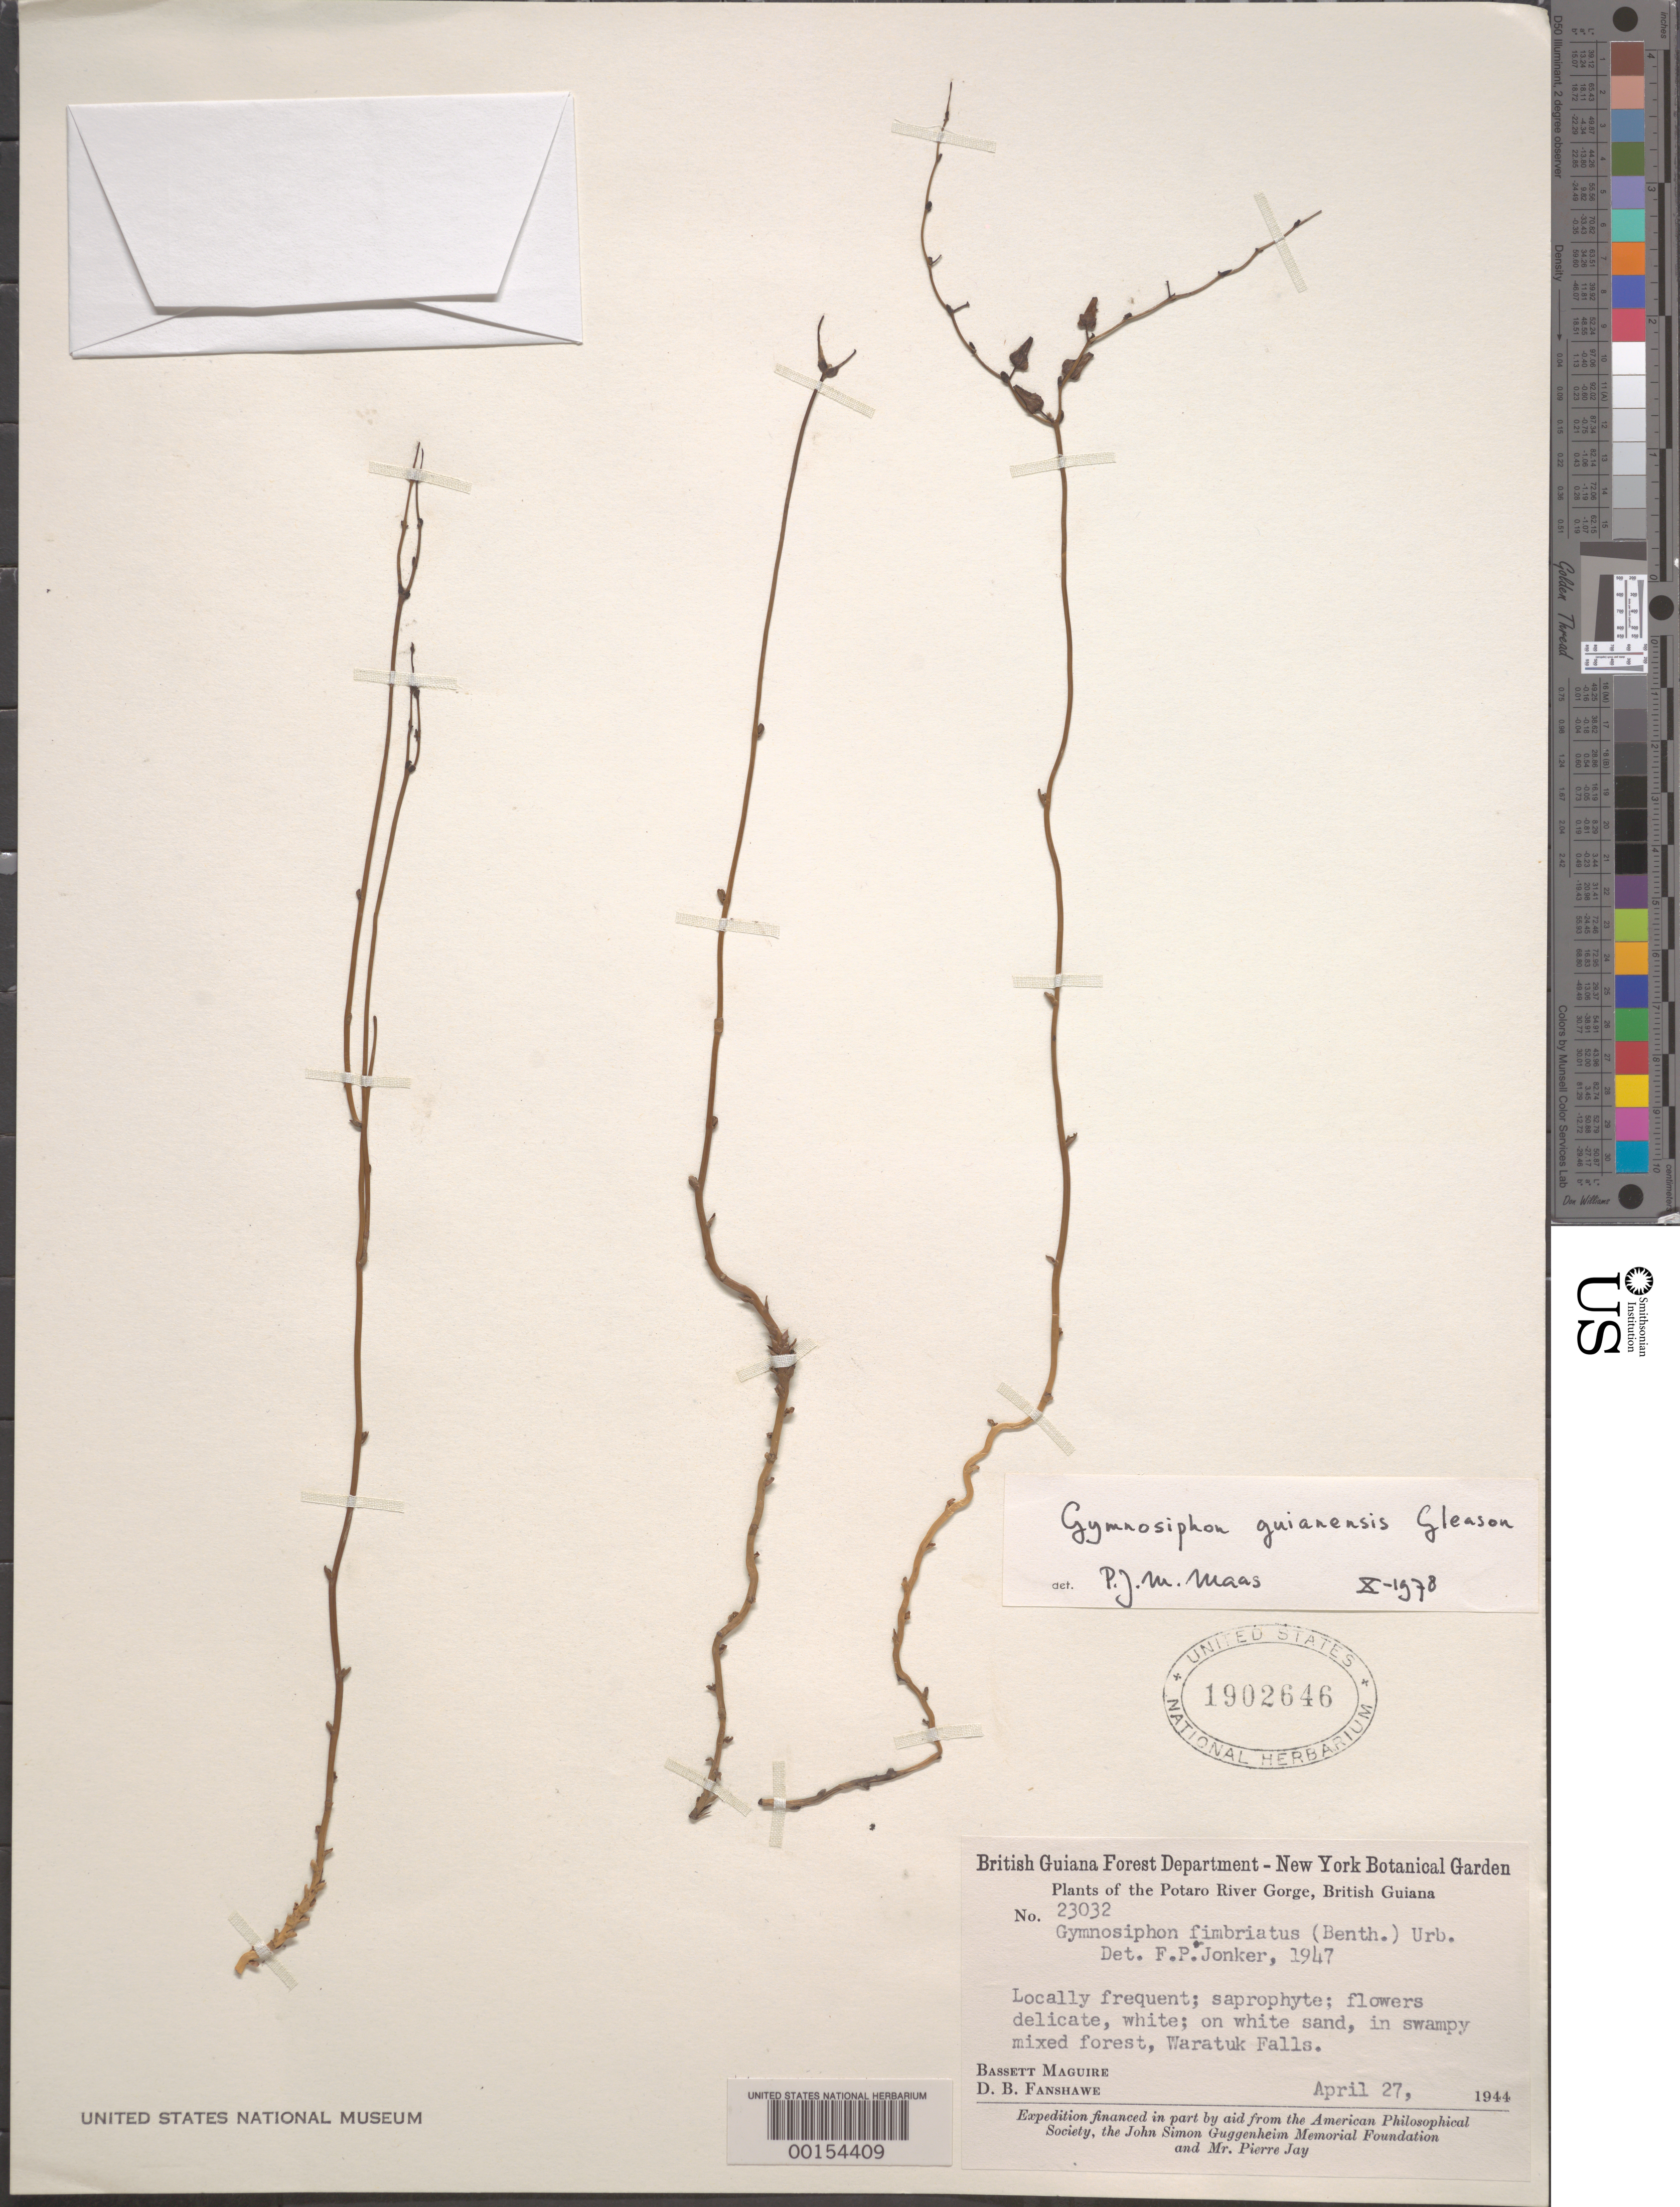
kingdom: Plantae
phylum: Tracheophyta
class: Liliopsida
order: Dioscoreales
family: Burmanniaceae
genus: Gymnosiphon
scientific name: Gymnosiphon guianensis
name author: Gleason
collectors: B. Maguire & D. B. Fanshawe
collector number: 23032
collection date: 1944-04-27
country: Guyana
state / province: Potaro-Siparuni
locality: The Potaro River Gorge, British Guiana. Waratuk Falls.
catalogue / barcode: US 1902646